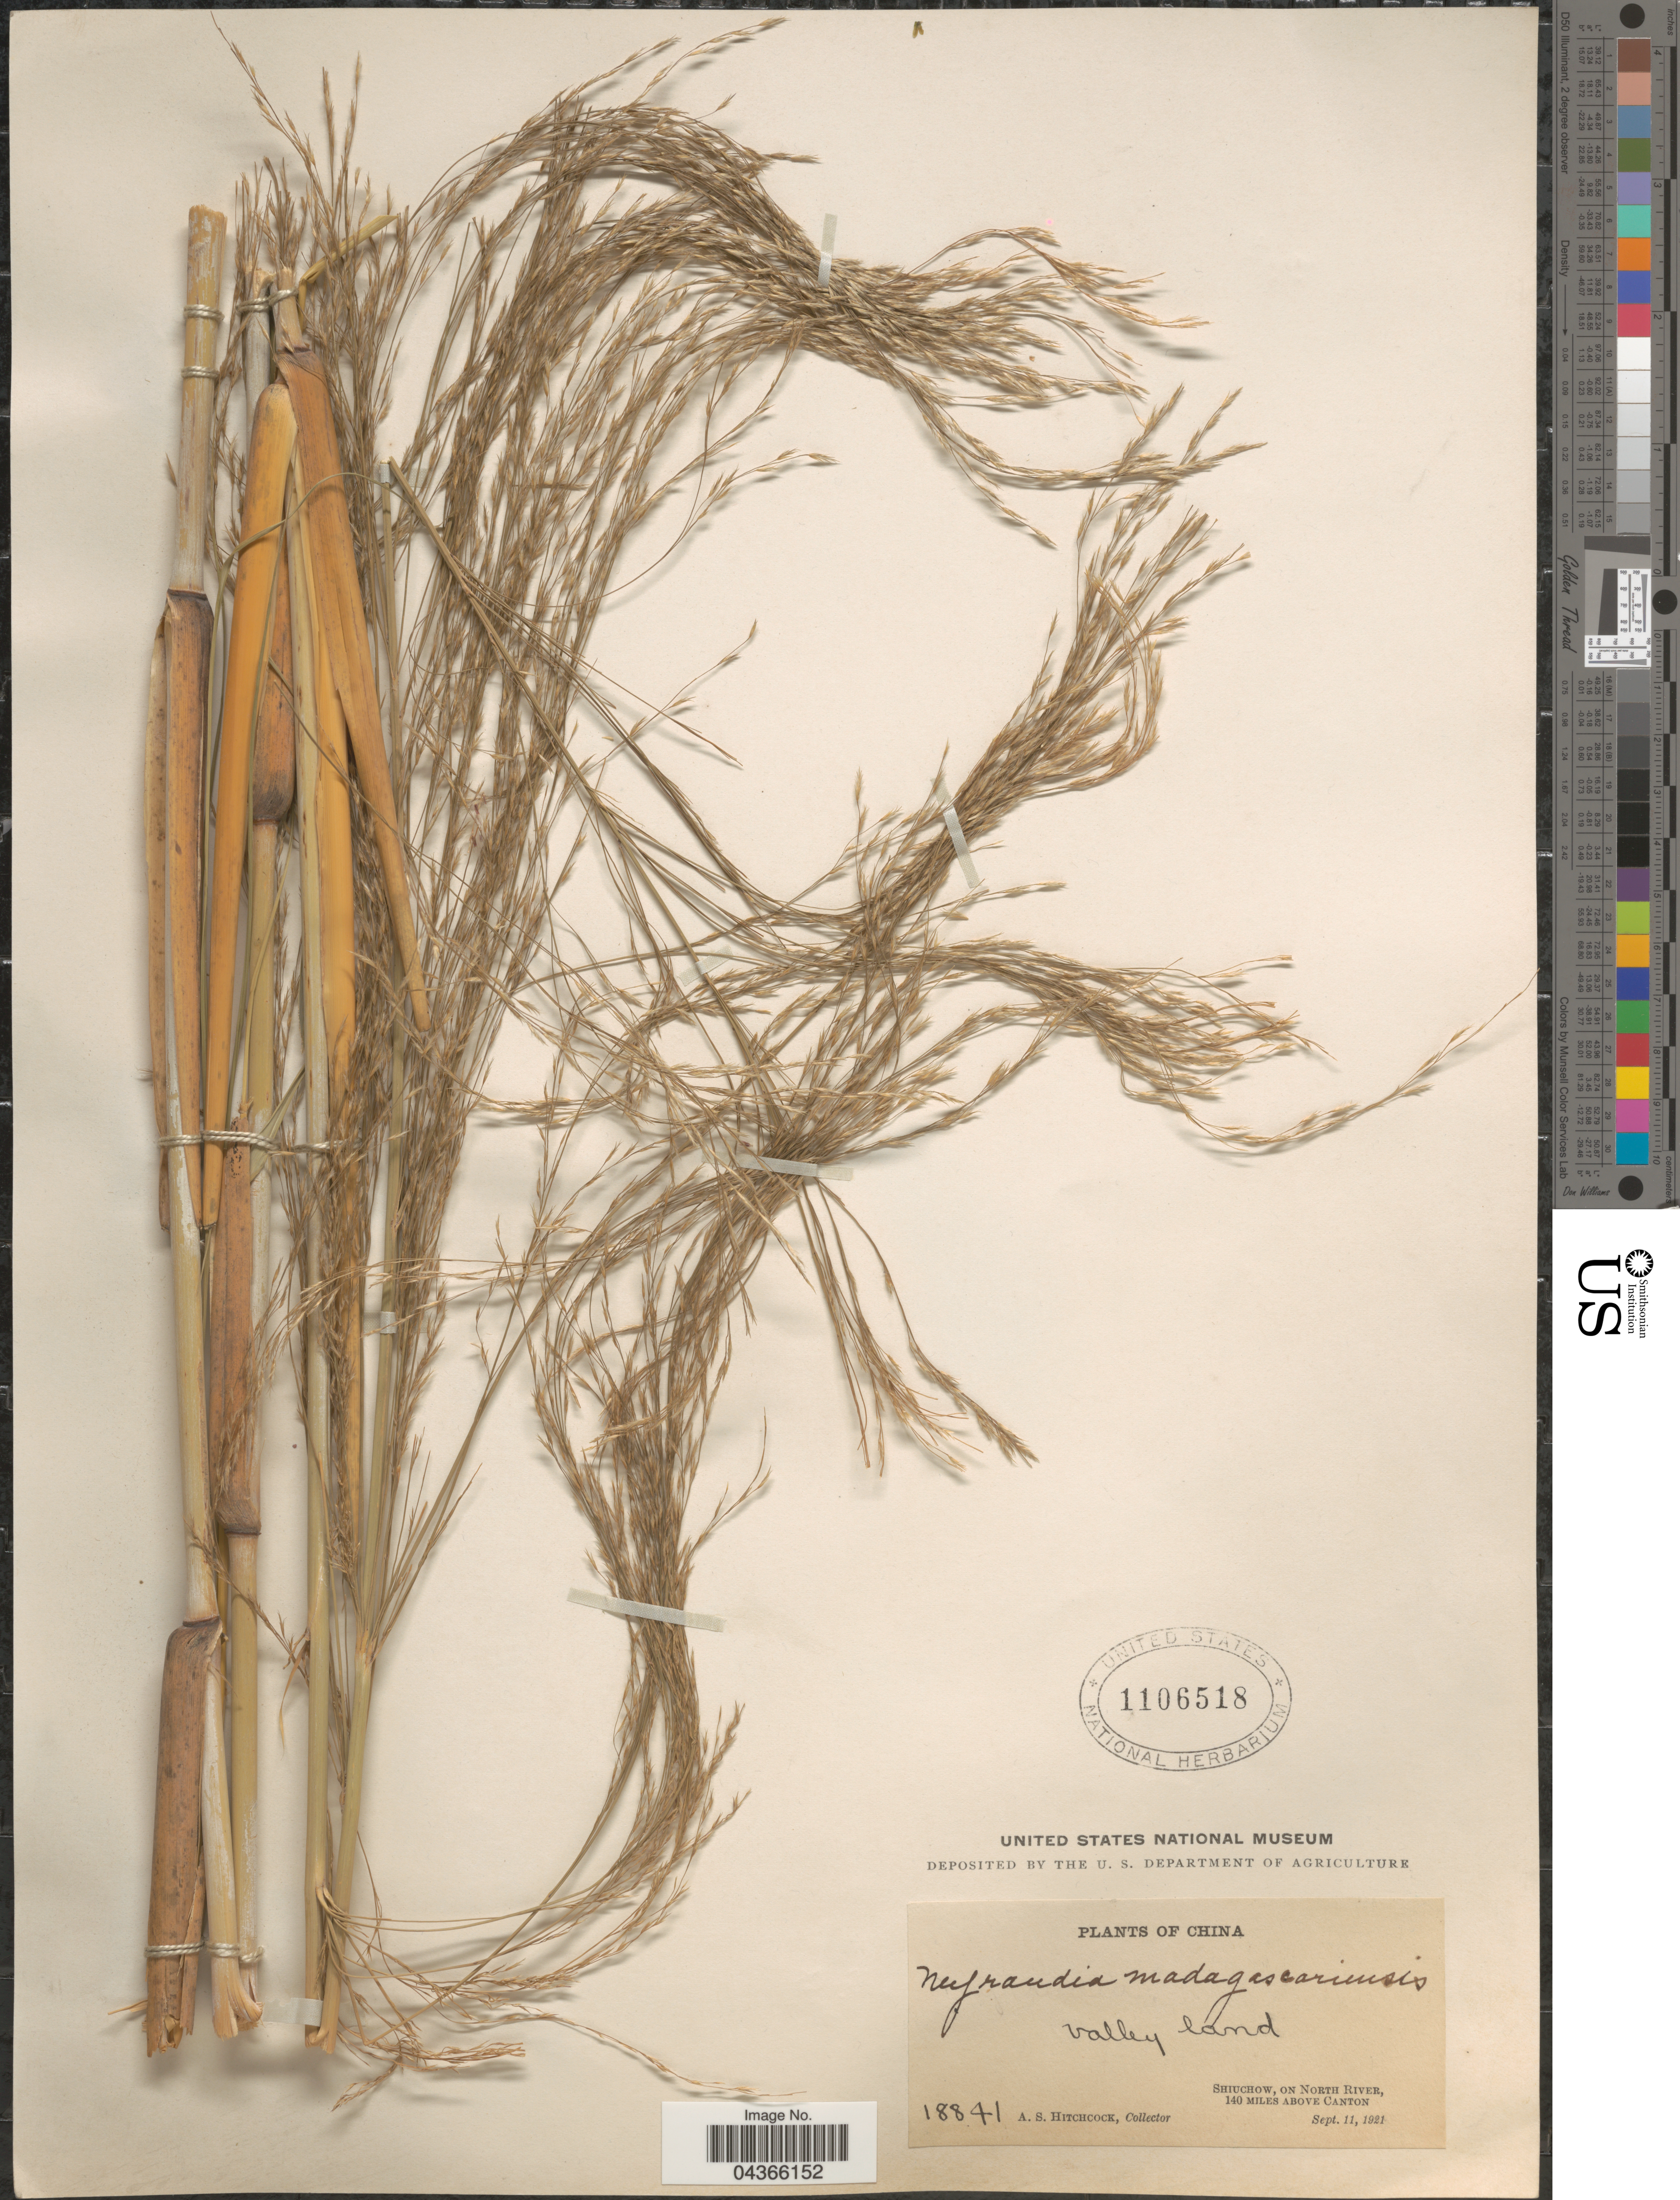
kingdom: Plantae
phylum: Tracheophyta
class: Liliopsida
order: Poales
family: Poaceae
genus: Neyraudia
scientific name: Neyraudia arundinacea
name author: (L.) Henr.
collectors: A. S. Hitchcock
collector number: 18841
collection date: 1921-09-11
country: China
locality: Valley land. Shiuchow, on North River, 140 miles above Canton.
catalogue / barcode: US 1106518